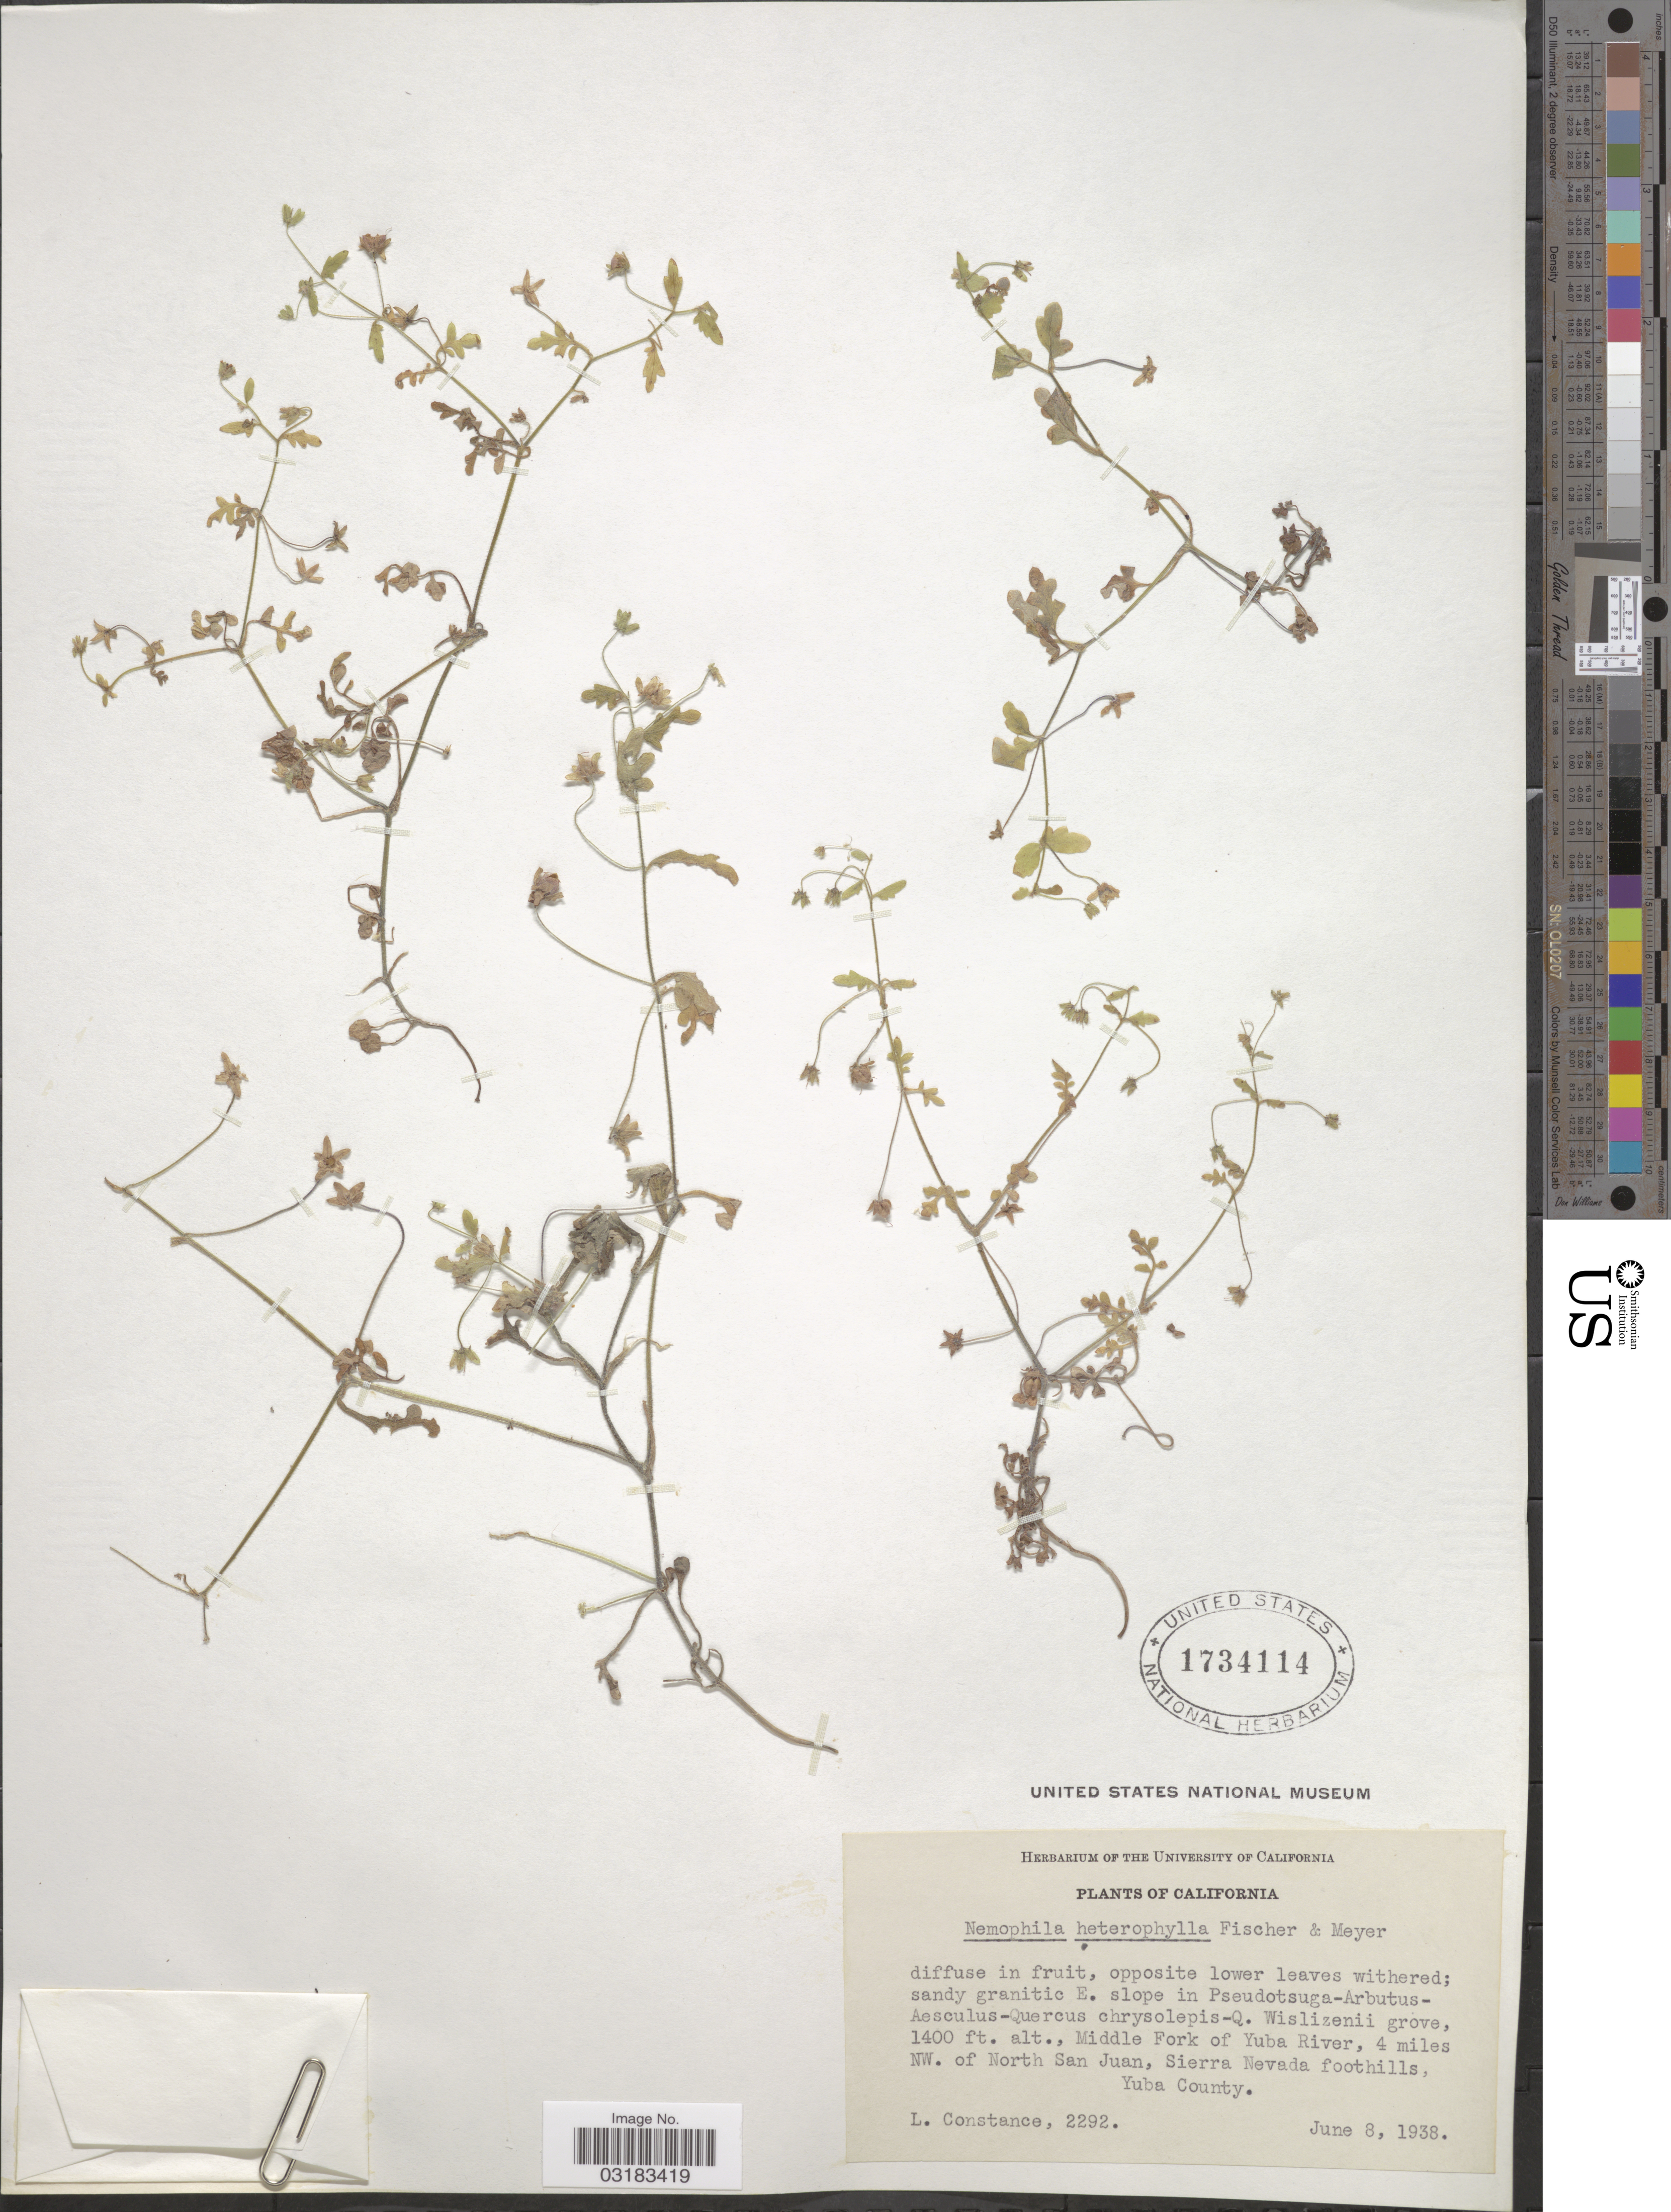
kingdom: Plantae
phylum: Tracheophyta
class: Magnoliopsida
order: Boraginales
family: Hydrophyllaceae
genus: Nemophila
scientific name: Nemophila heterophylla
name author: Fisch. & C.A. Mey.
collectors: L. Constance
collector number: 2292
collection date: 1938-06-08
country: United States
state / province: California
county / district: Yuba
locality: Middle Fork of Yuba River, 4 miles NW. of North San Juan, Sierra Nevada foothills, Yuba County.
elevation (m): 427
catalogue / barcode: US 1734114